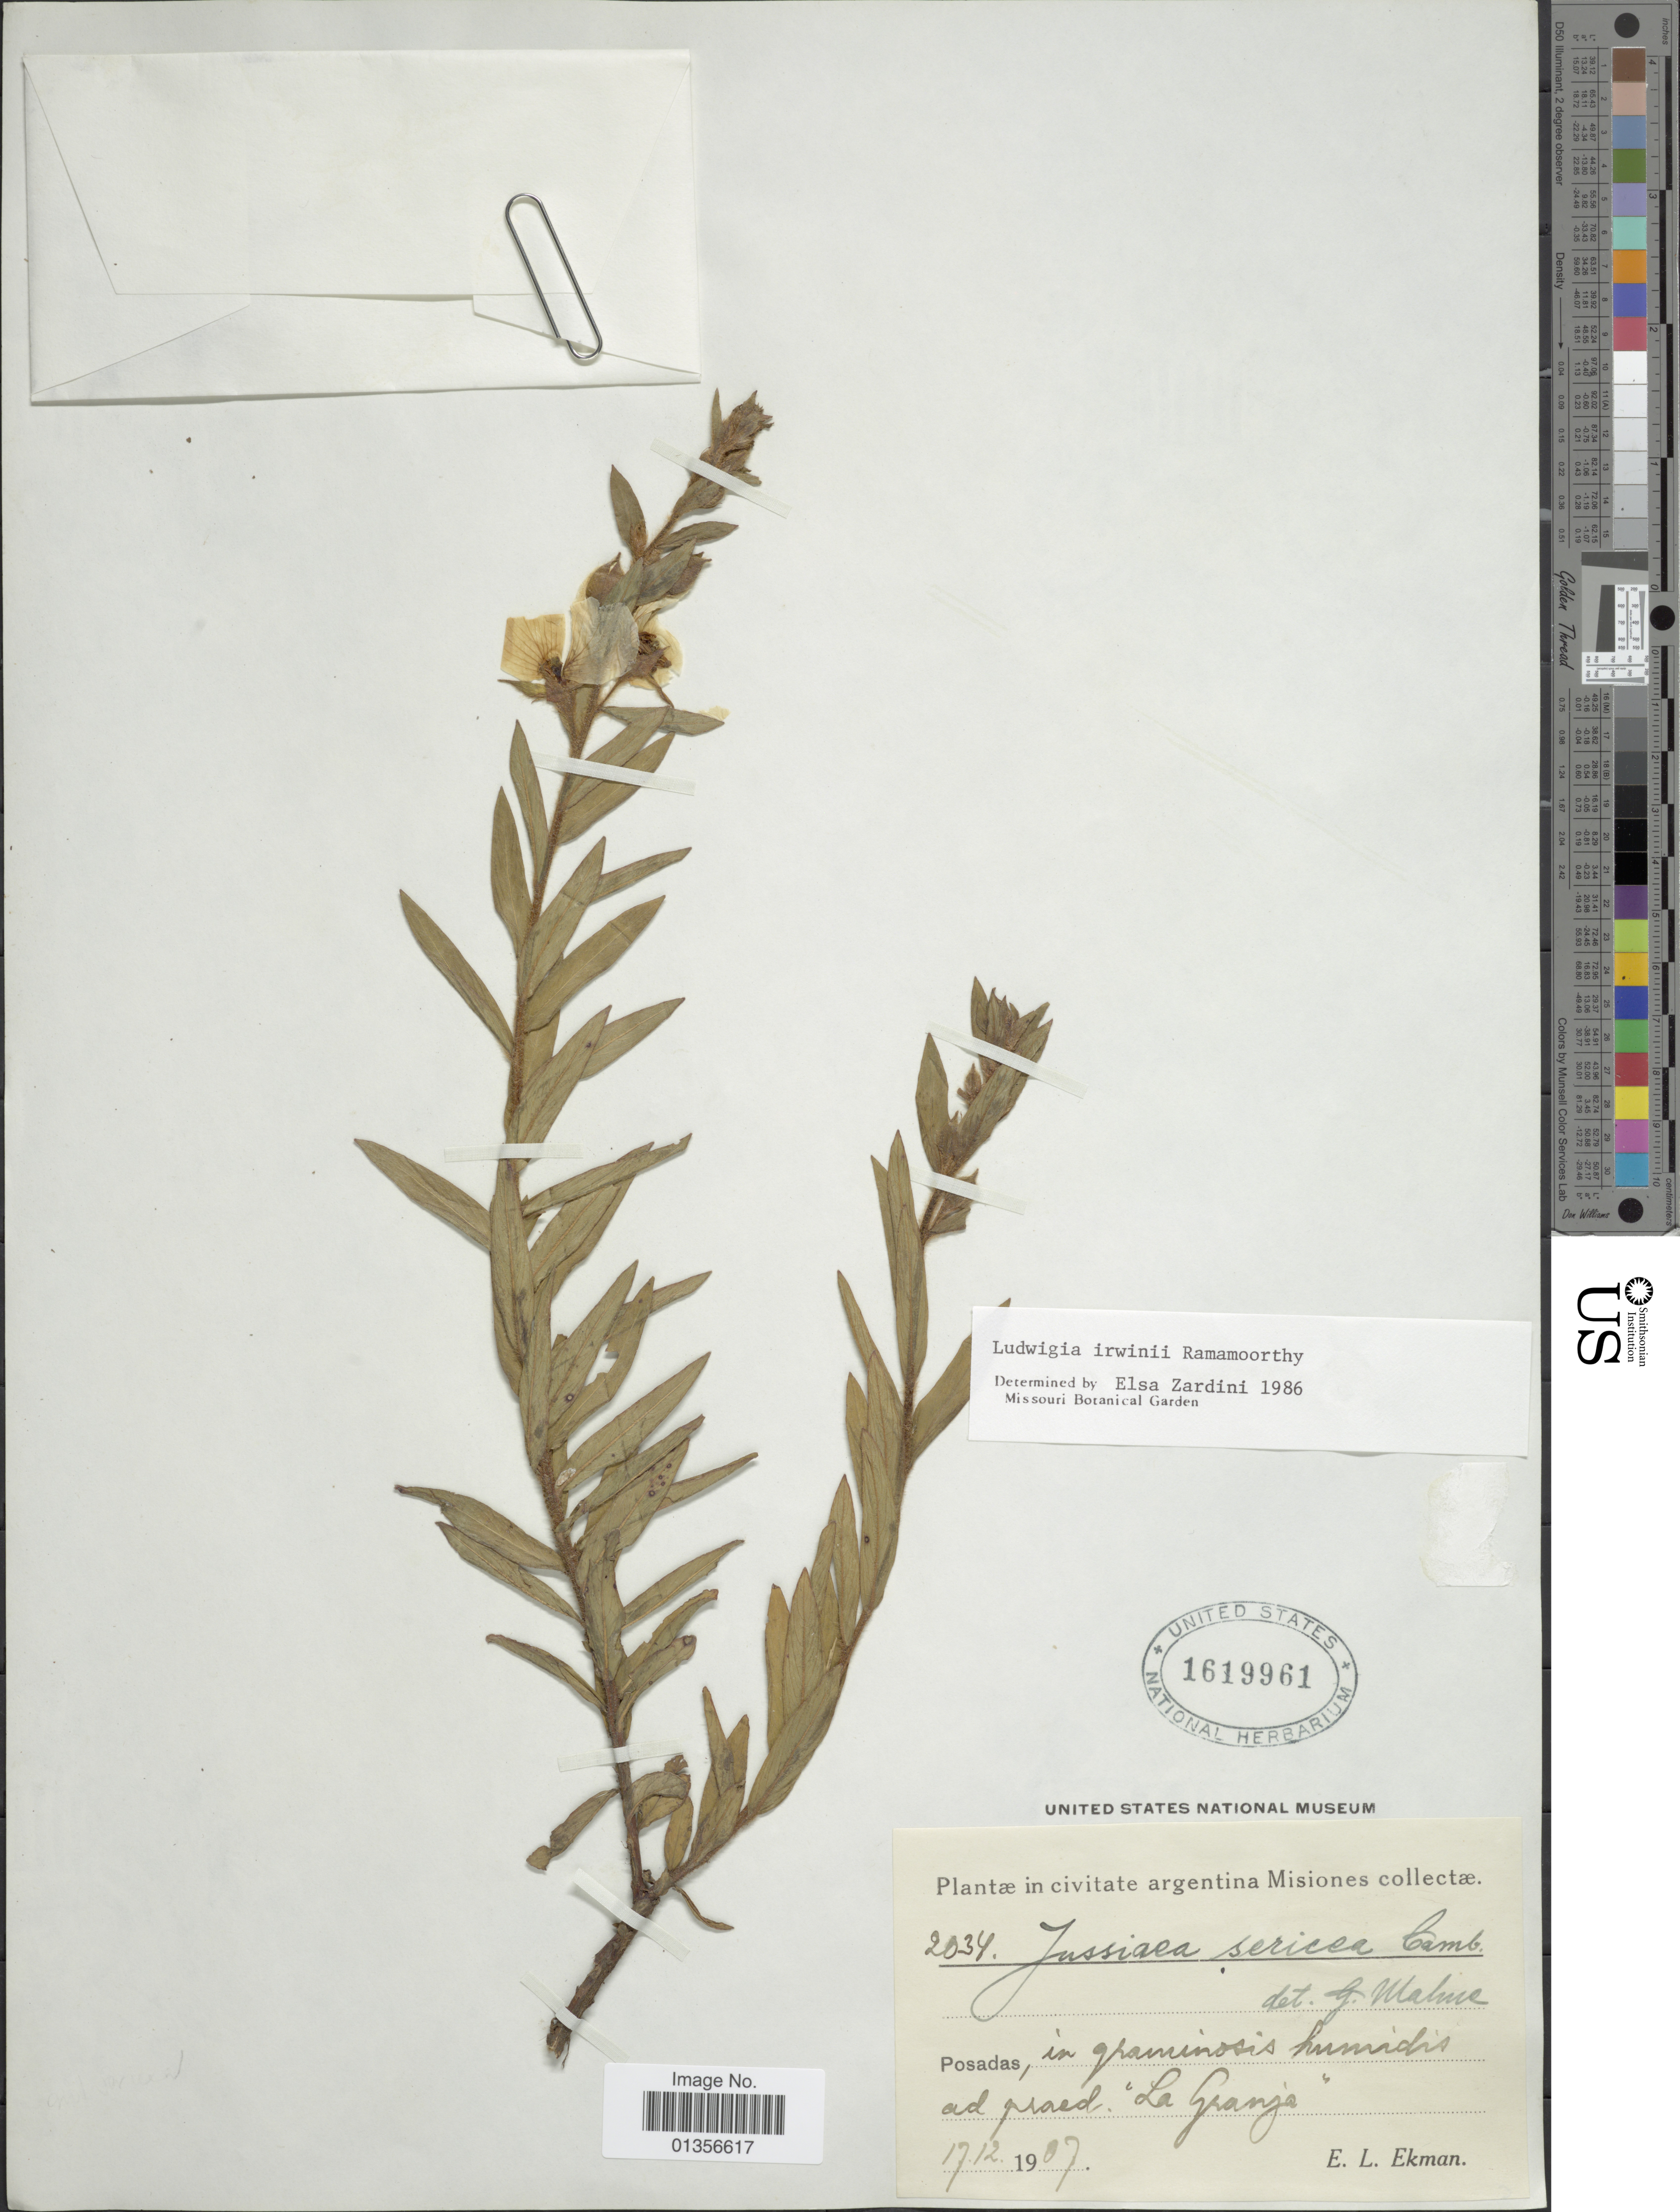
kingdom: Plantae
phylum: Tracheophyta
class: Magnoliopsida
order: Myrtales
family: Onagraceae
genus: Ludwigia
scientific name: Ludwigia irwinii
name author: Ramamoorthy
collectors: E. L. Ekman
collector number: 2034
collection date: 1907-12-17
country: Argentina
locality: Posadas, in graminosis humidis ad praed "La Granja".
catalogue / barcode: US 1619961